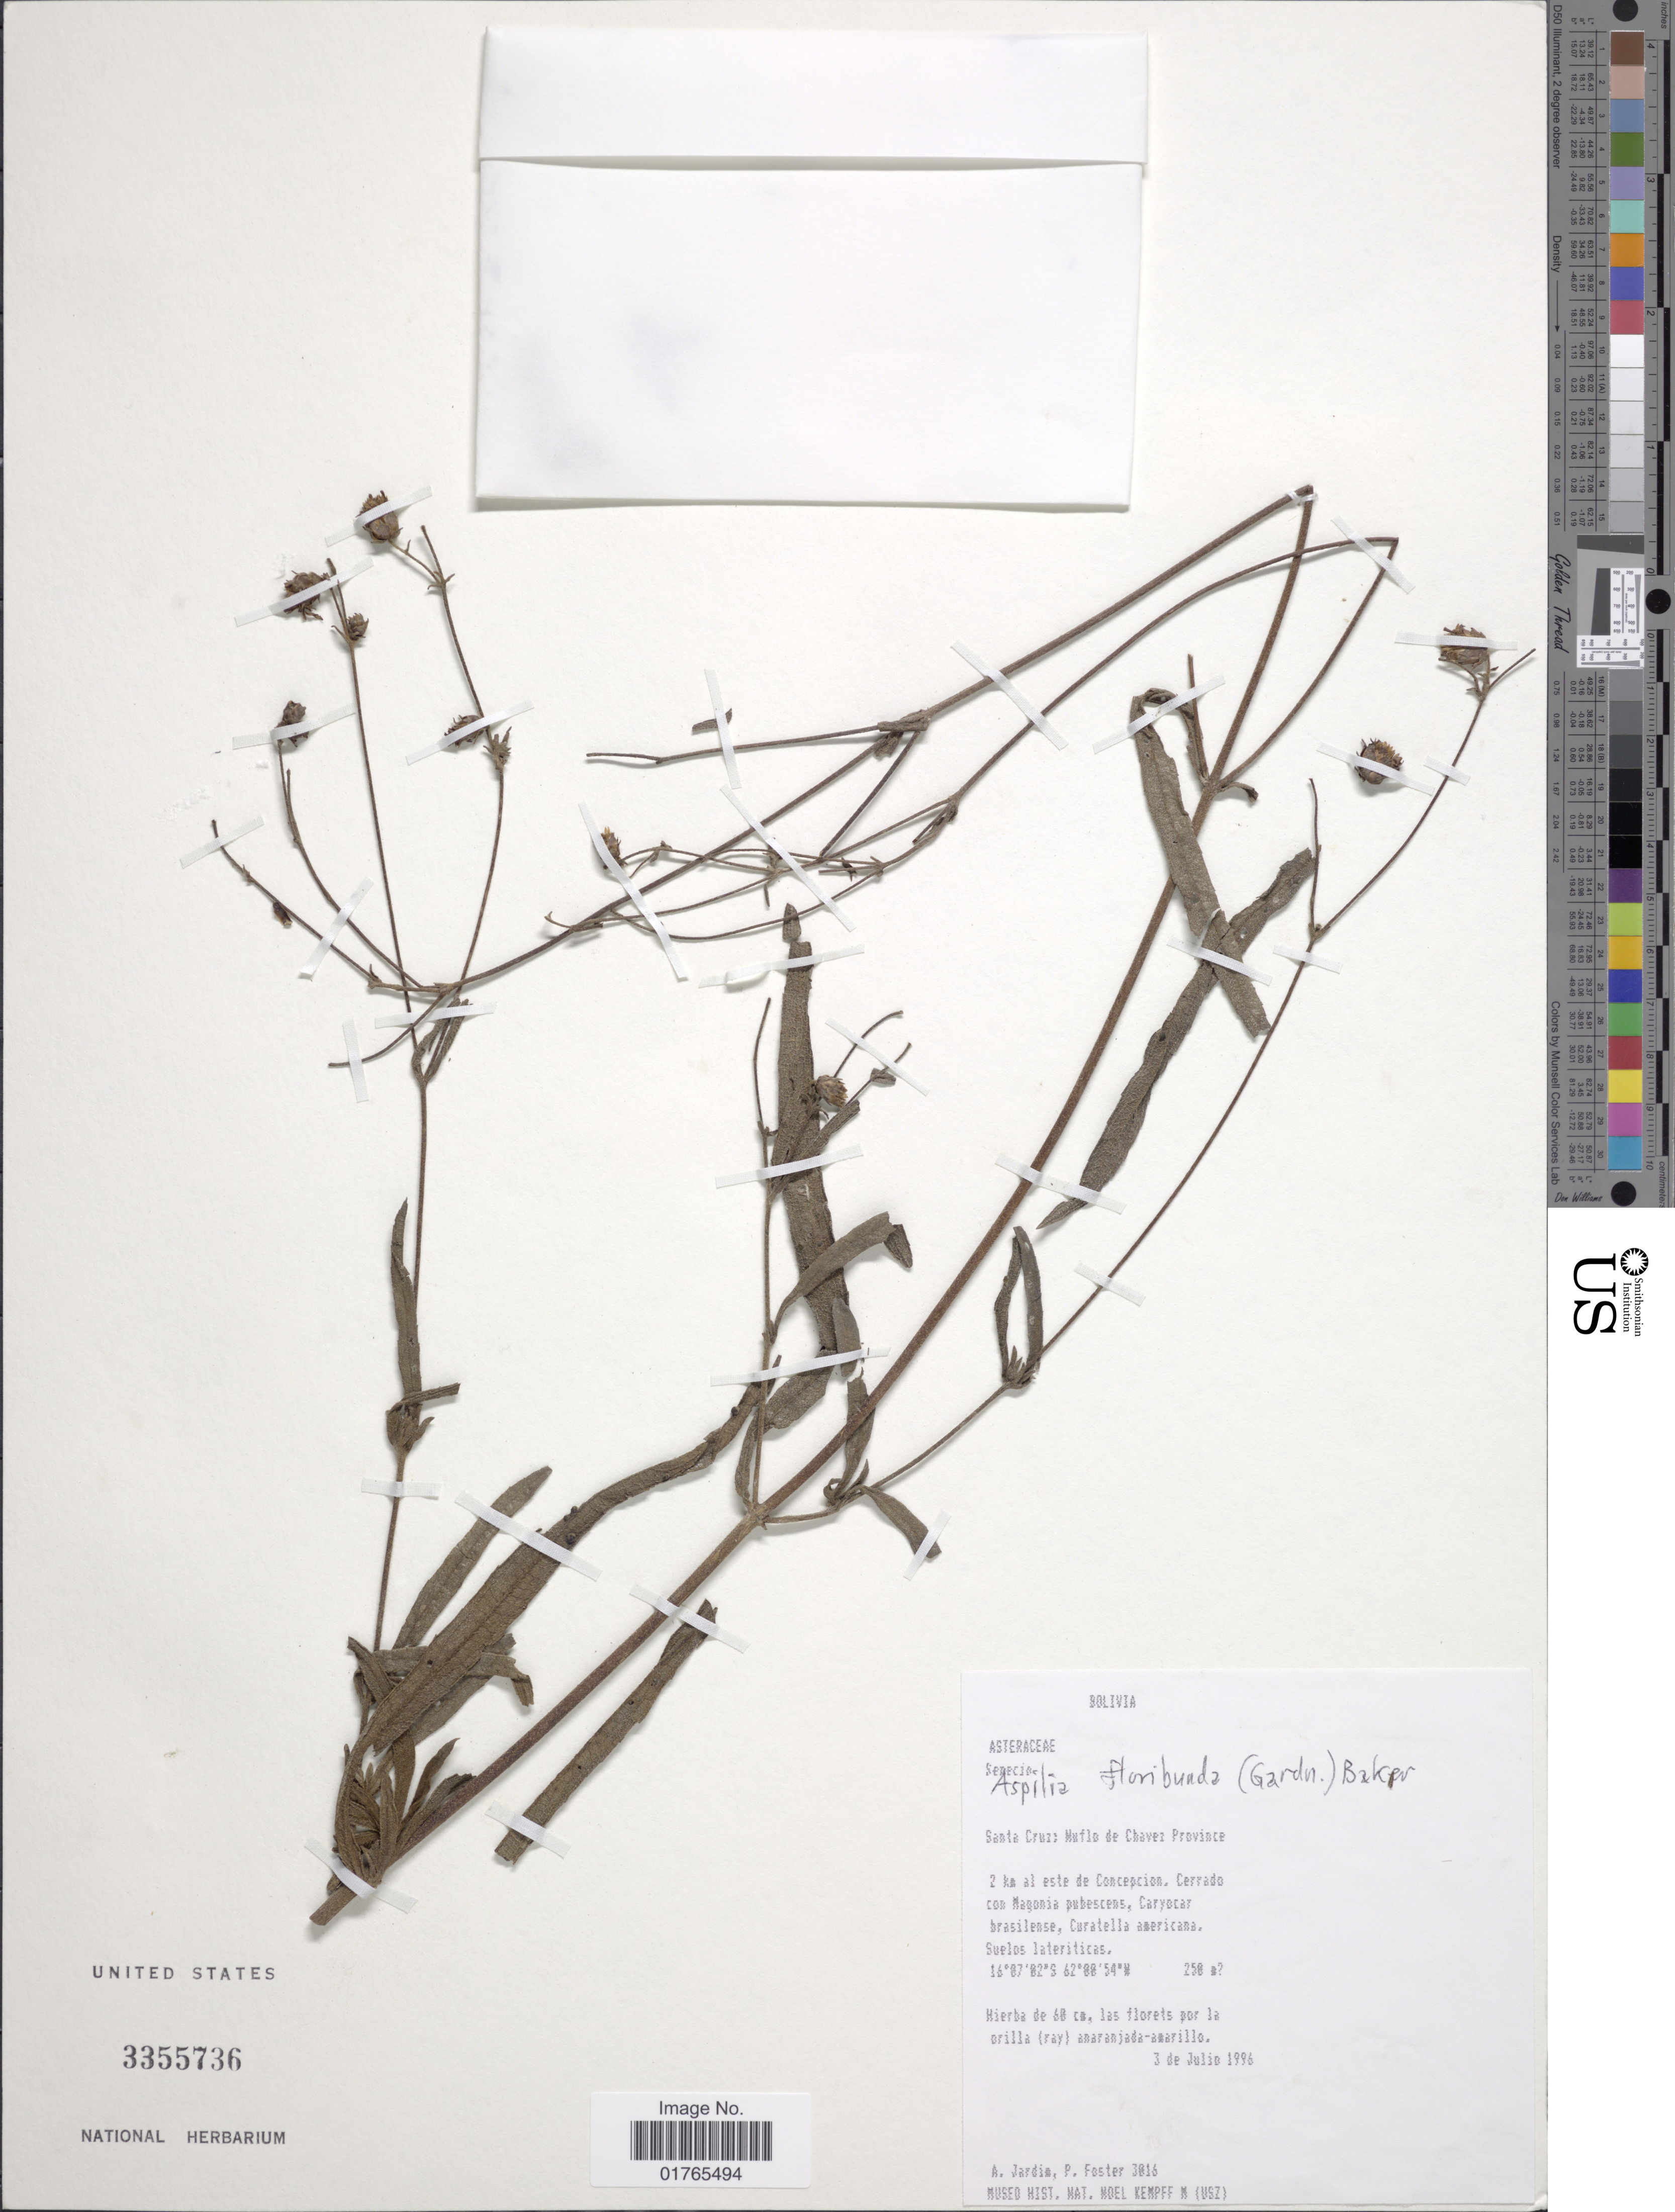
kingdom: Plantae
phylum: Tracheophyta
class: Magnoliopsida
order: Asterales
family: Asteraceae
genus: Aspilia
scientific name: Aspilia floribunda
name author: (Gardner) Baker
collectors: A. Jardim & P. Foster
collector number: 3816*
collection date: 1996-07-03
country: Bolivia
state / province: Santa Cruz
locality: Muflo de Chavez Province, 2 km al este de Concepcion, Cerrado con Magonia pubescens, Caryocarm brasilense, Curatella americana, Suleos lateriticas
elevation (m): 250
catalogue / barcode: US 3355736